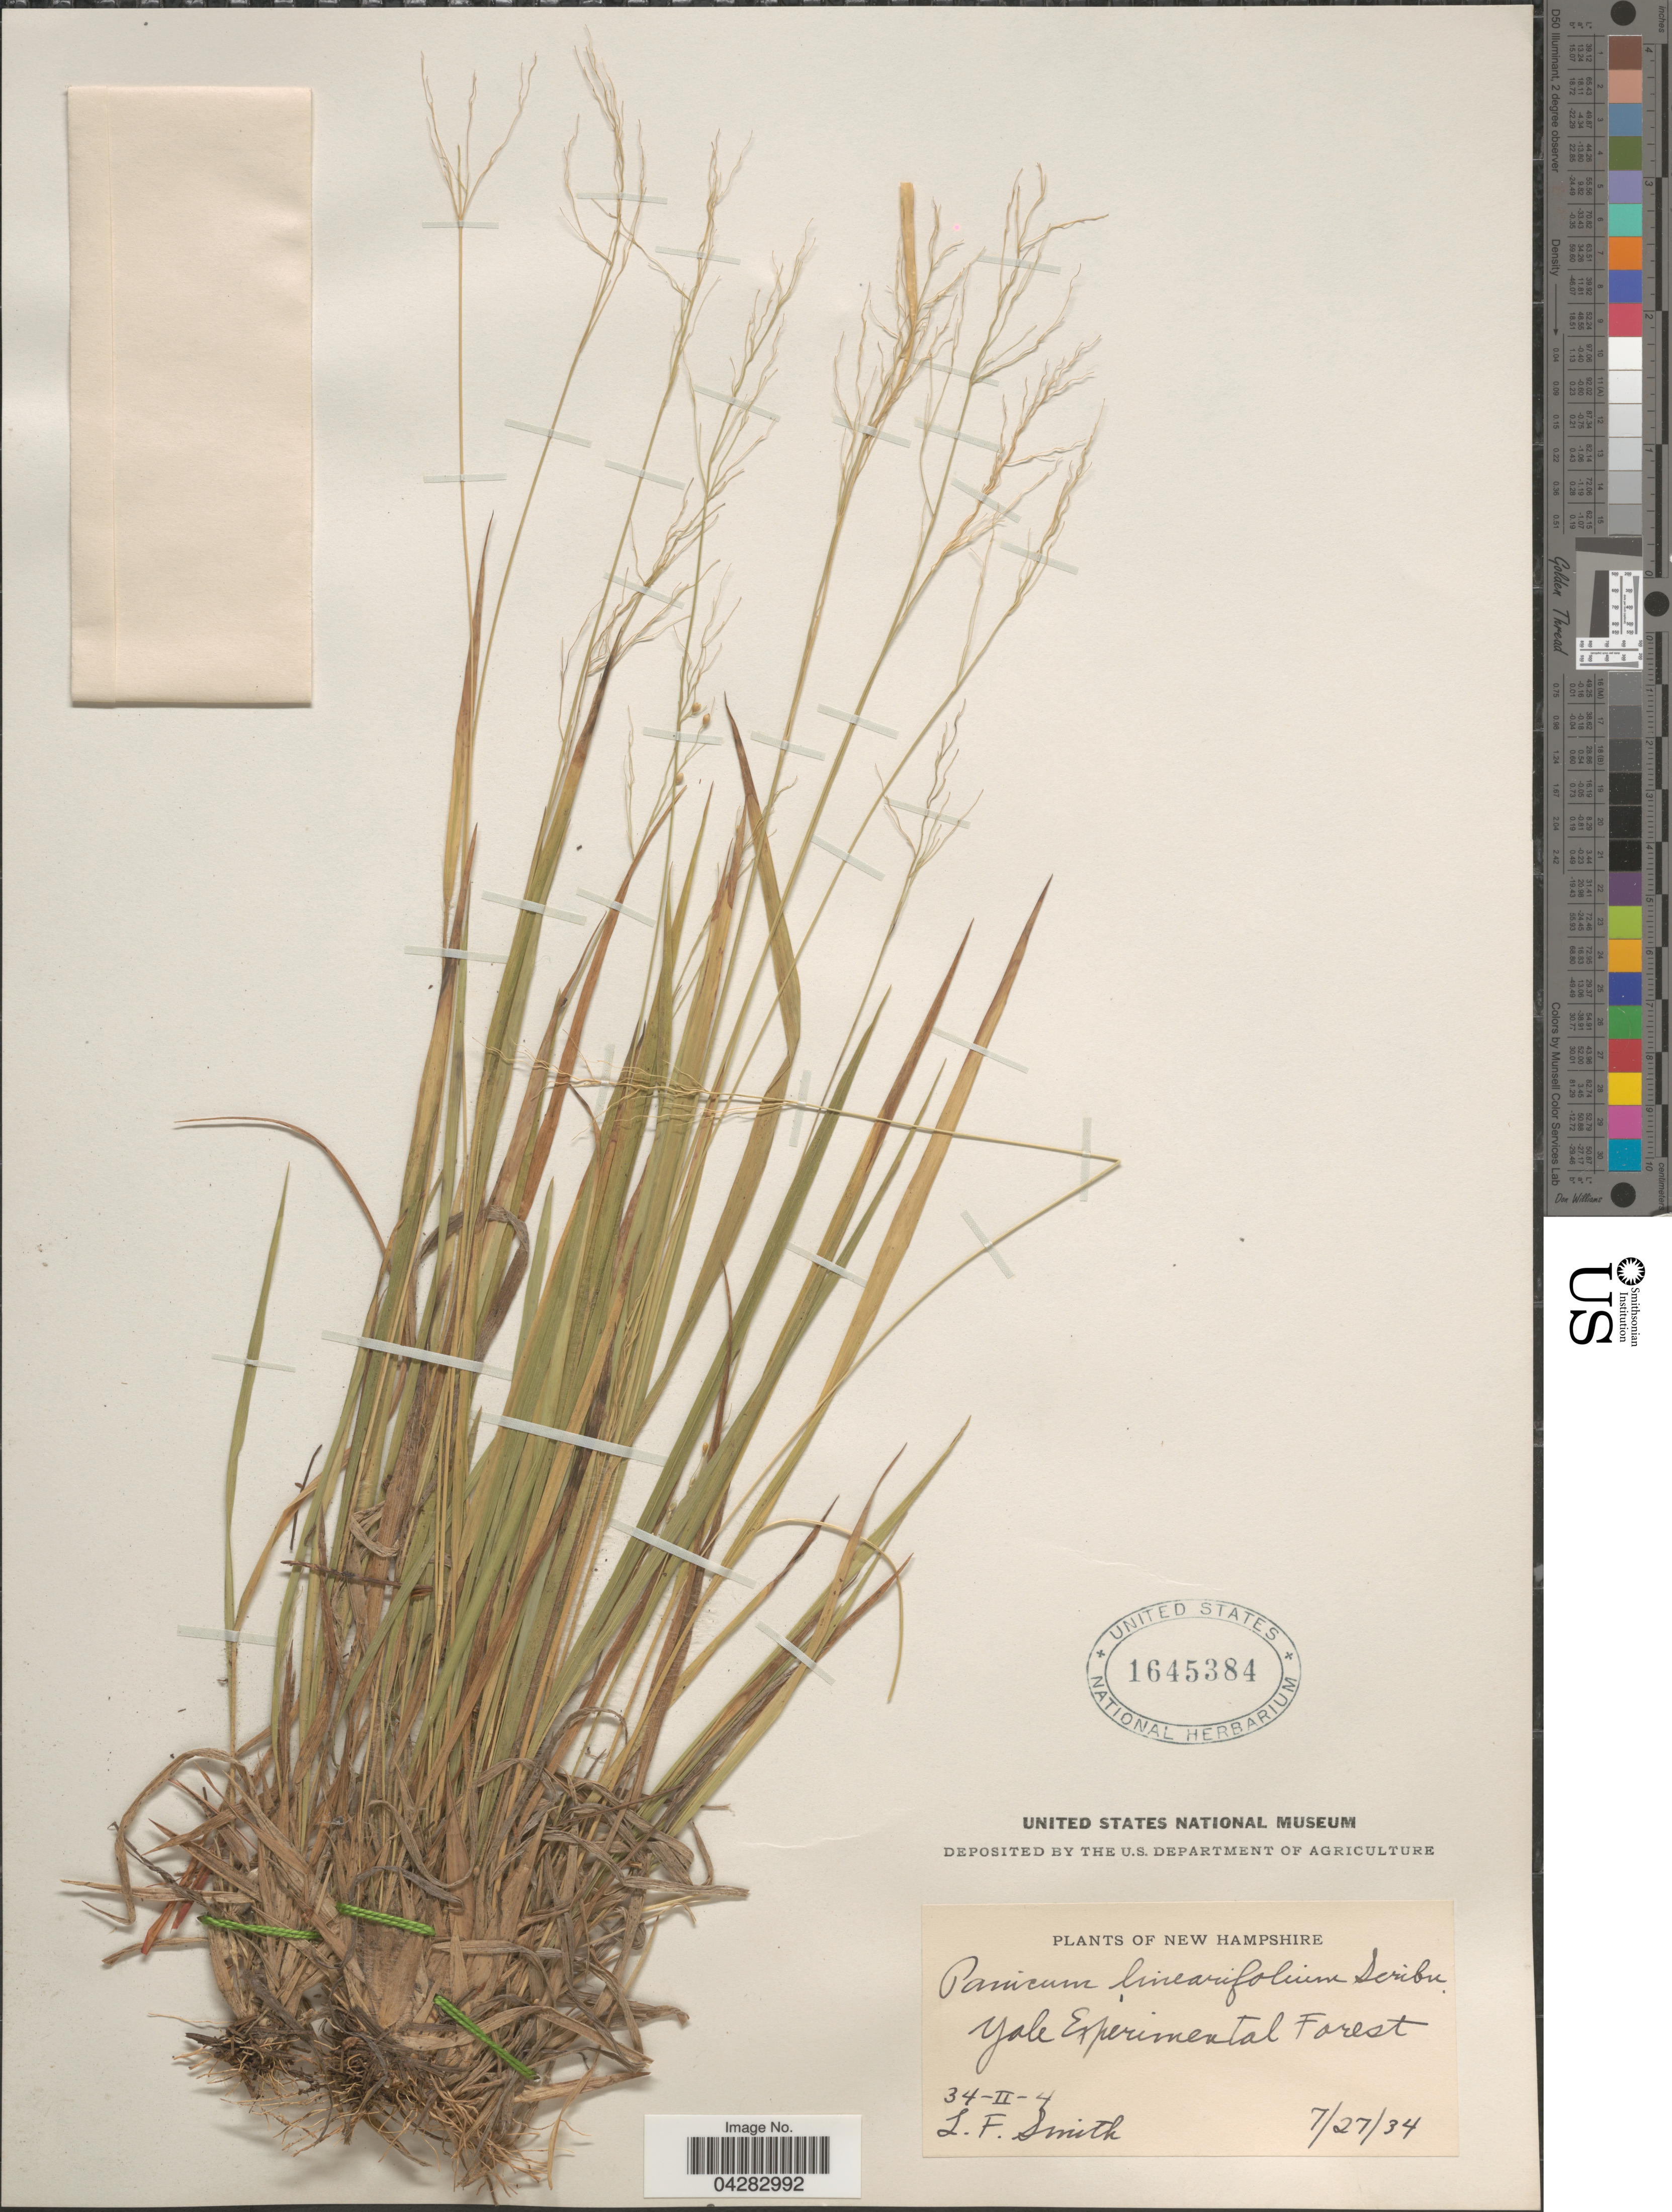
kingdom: Plantae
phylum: Tracheophyta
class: Liliopsida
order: Poales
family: Poaceae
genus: Dichanthelium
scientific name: Dichanthelium linearifolium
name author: (Scribn.) Gould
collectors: L. Smith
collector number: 34-II-4?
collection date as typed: Transcribed d/m/y: 27/7/34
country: United States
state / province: New Hampshire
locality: Yale Experimental Forest.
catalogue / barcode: US 1645384